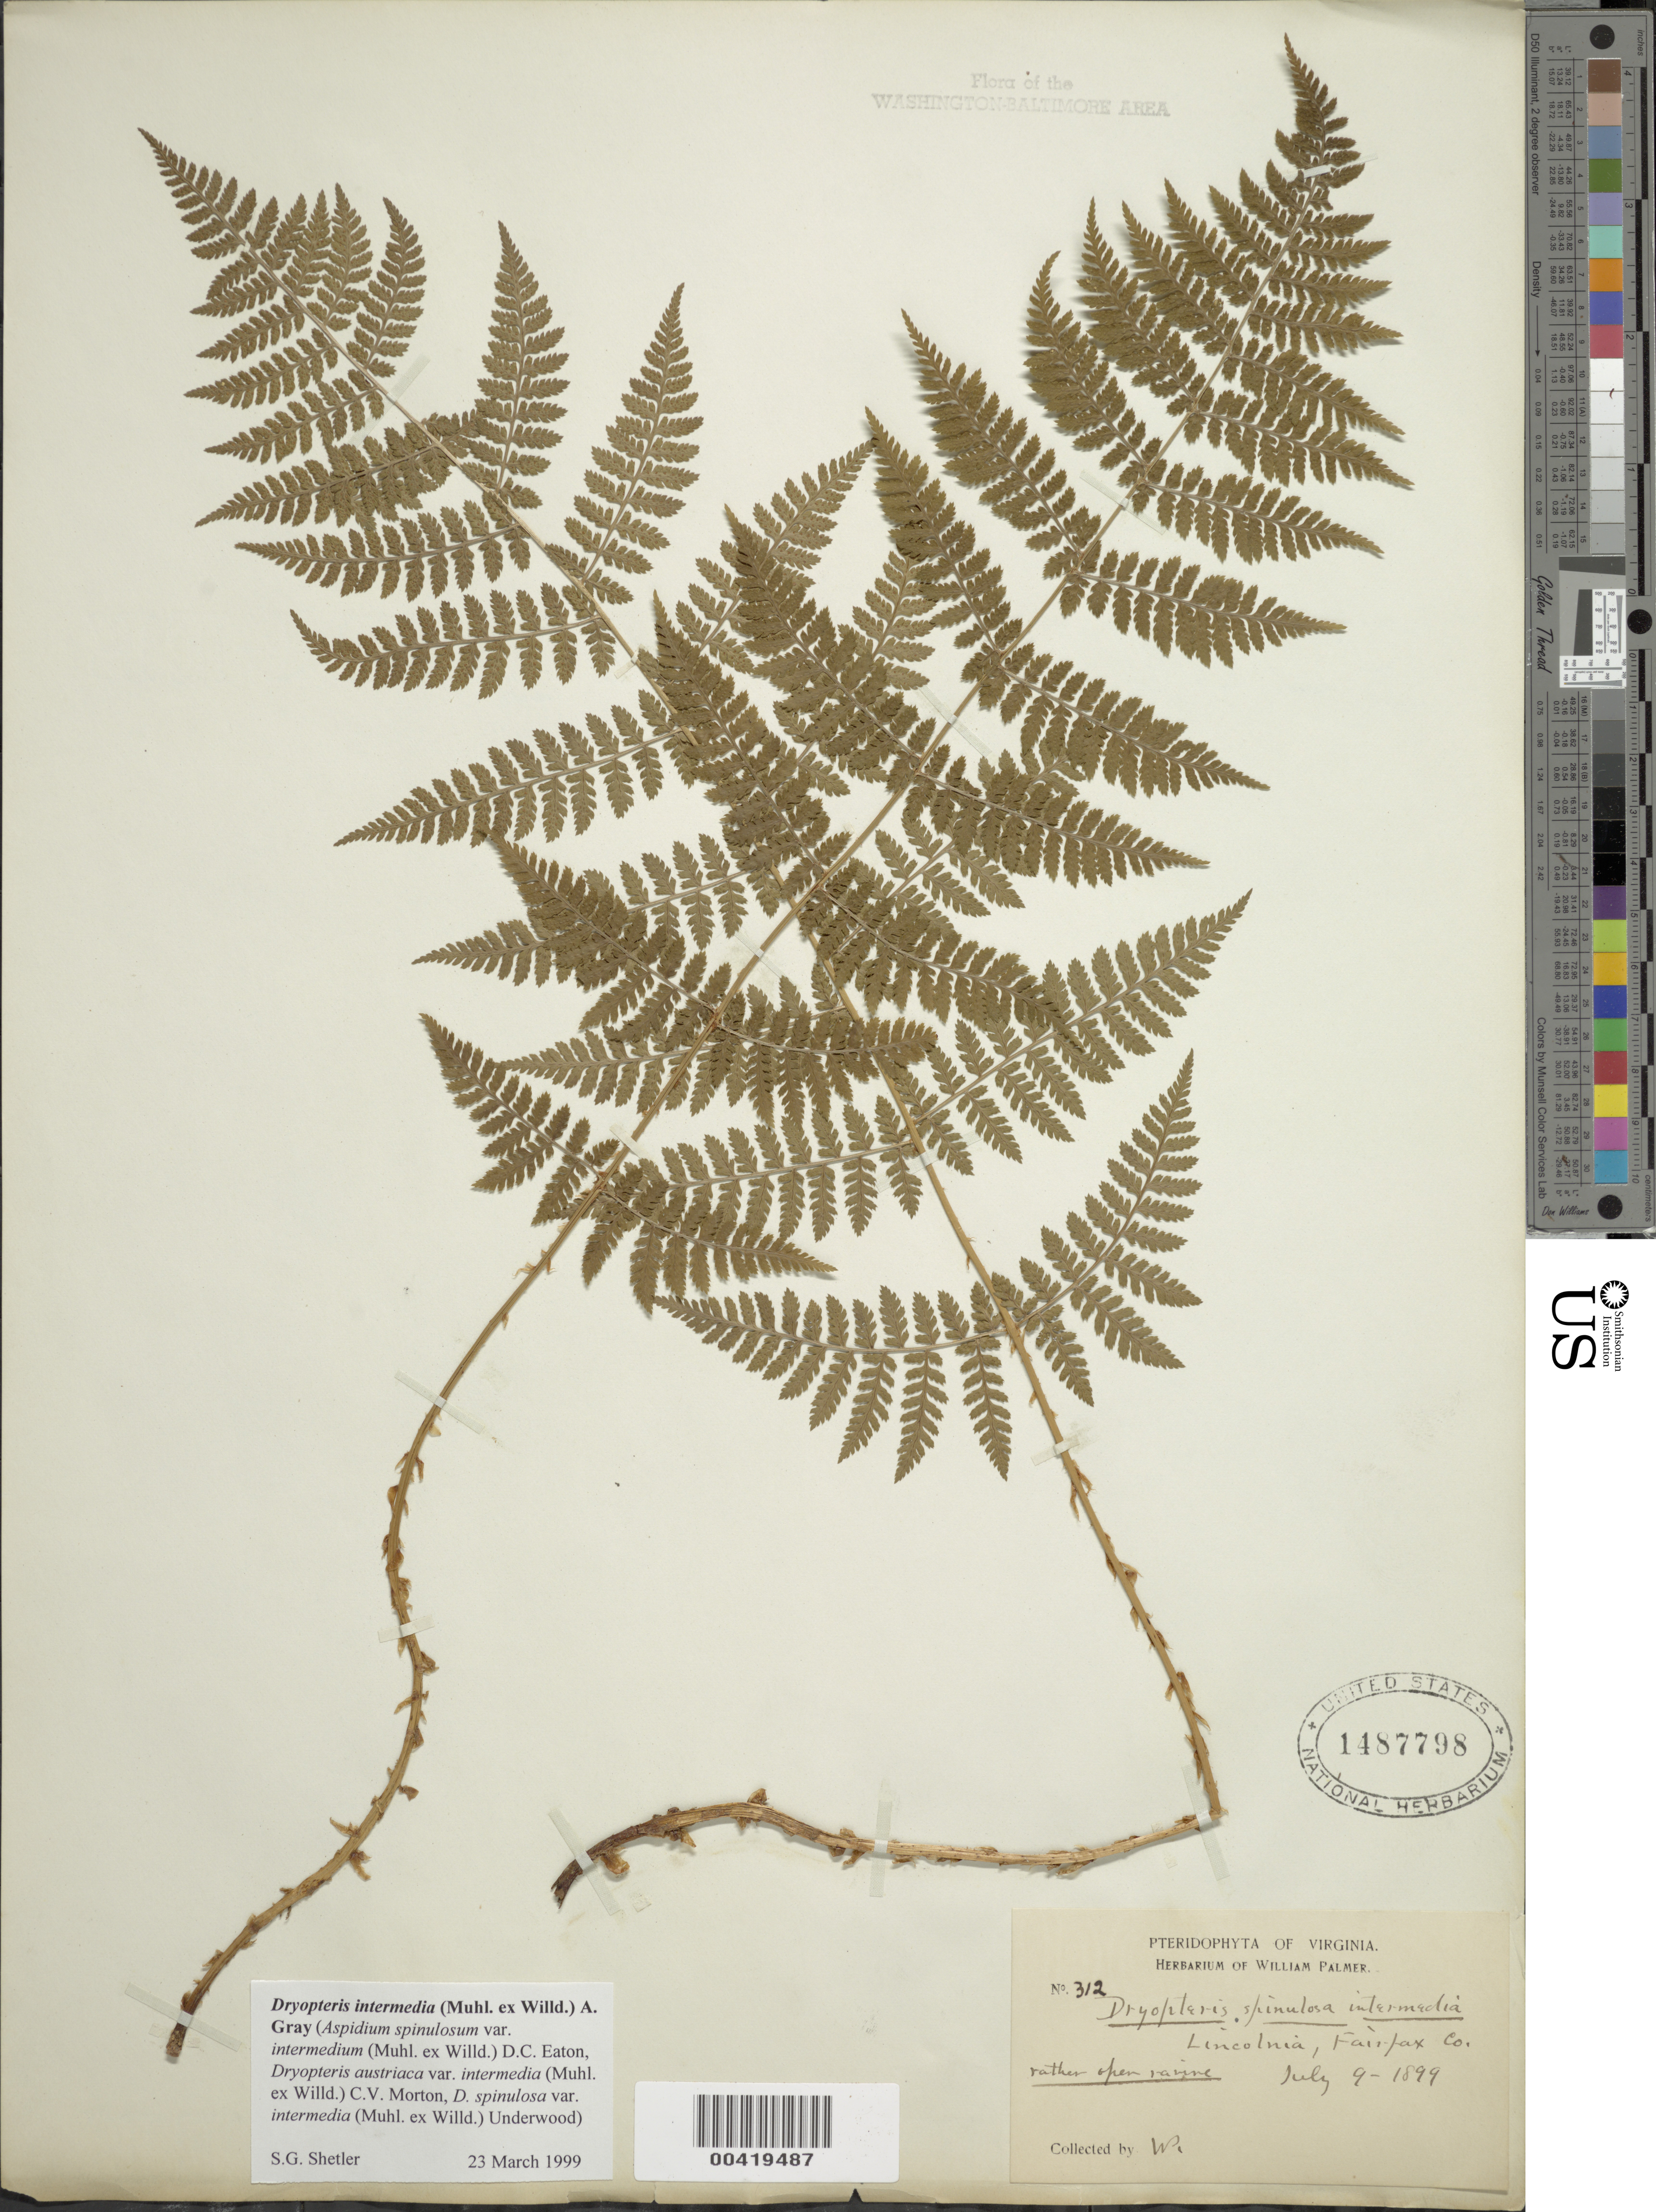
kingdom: Plantae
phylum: Tracheophyta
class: Polypodiopsida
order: Polypodiales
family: Dryopteridaceae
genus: Dryopteris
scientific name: Dryopteris intermedia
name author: (Muhl.) A. Gray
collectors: W. Palmer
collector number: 312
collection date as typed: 09 Jul 1899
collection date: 1899-07-09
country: United States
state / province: Virginia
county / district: Fairfax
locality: Lincolnia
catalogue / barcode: US 1487798